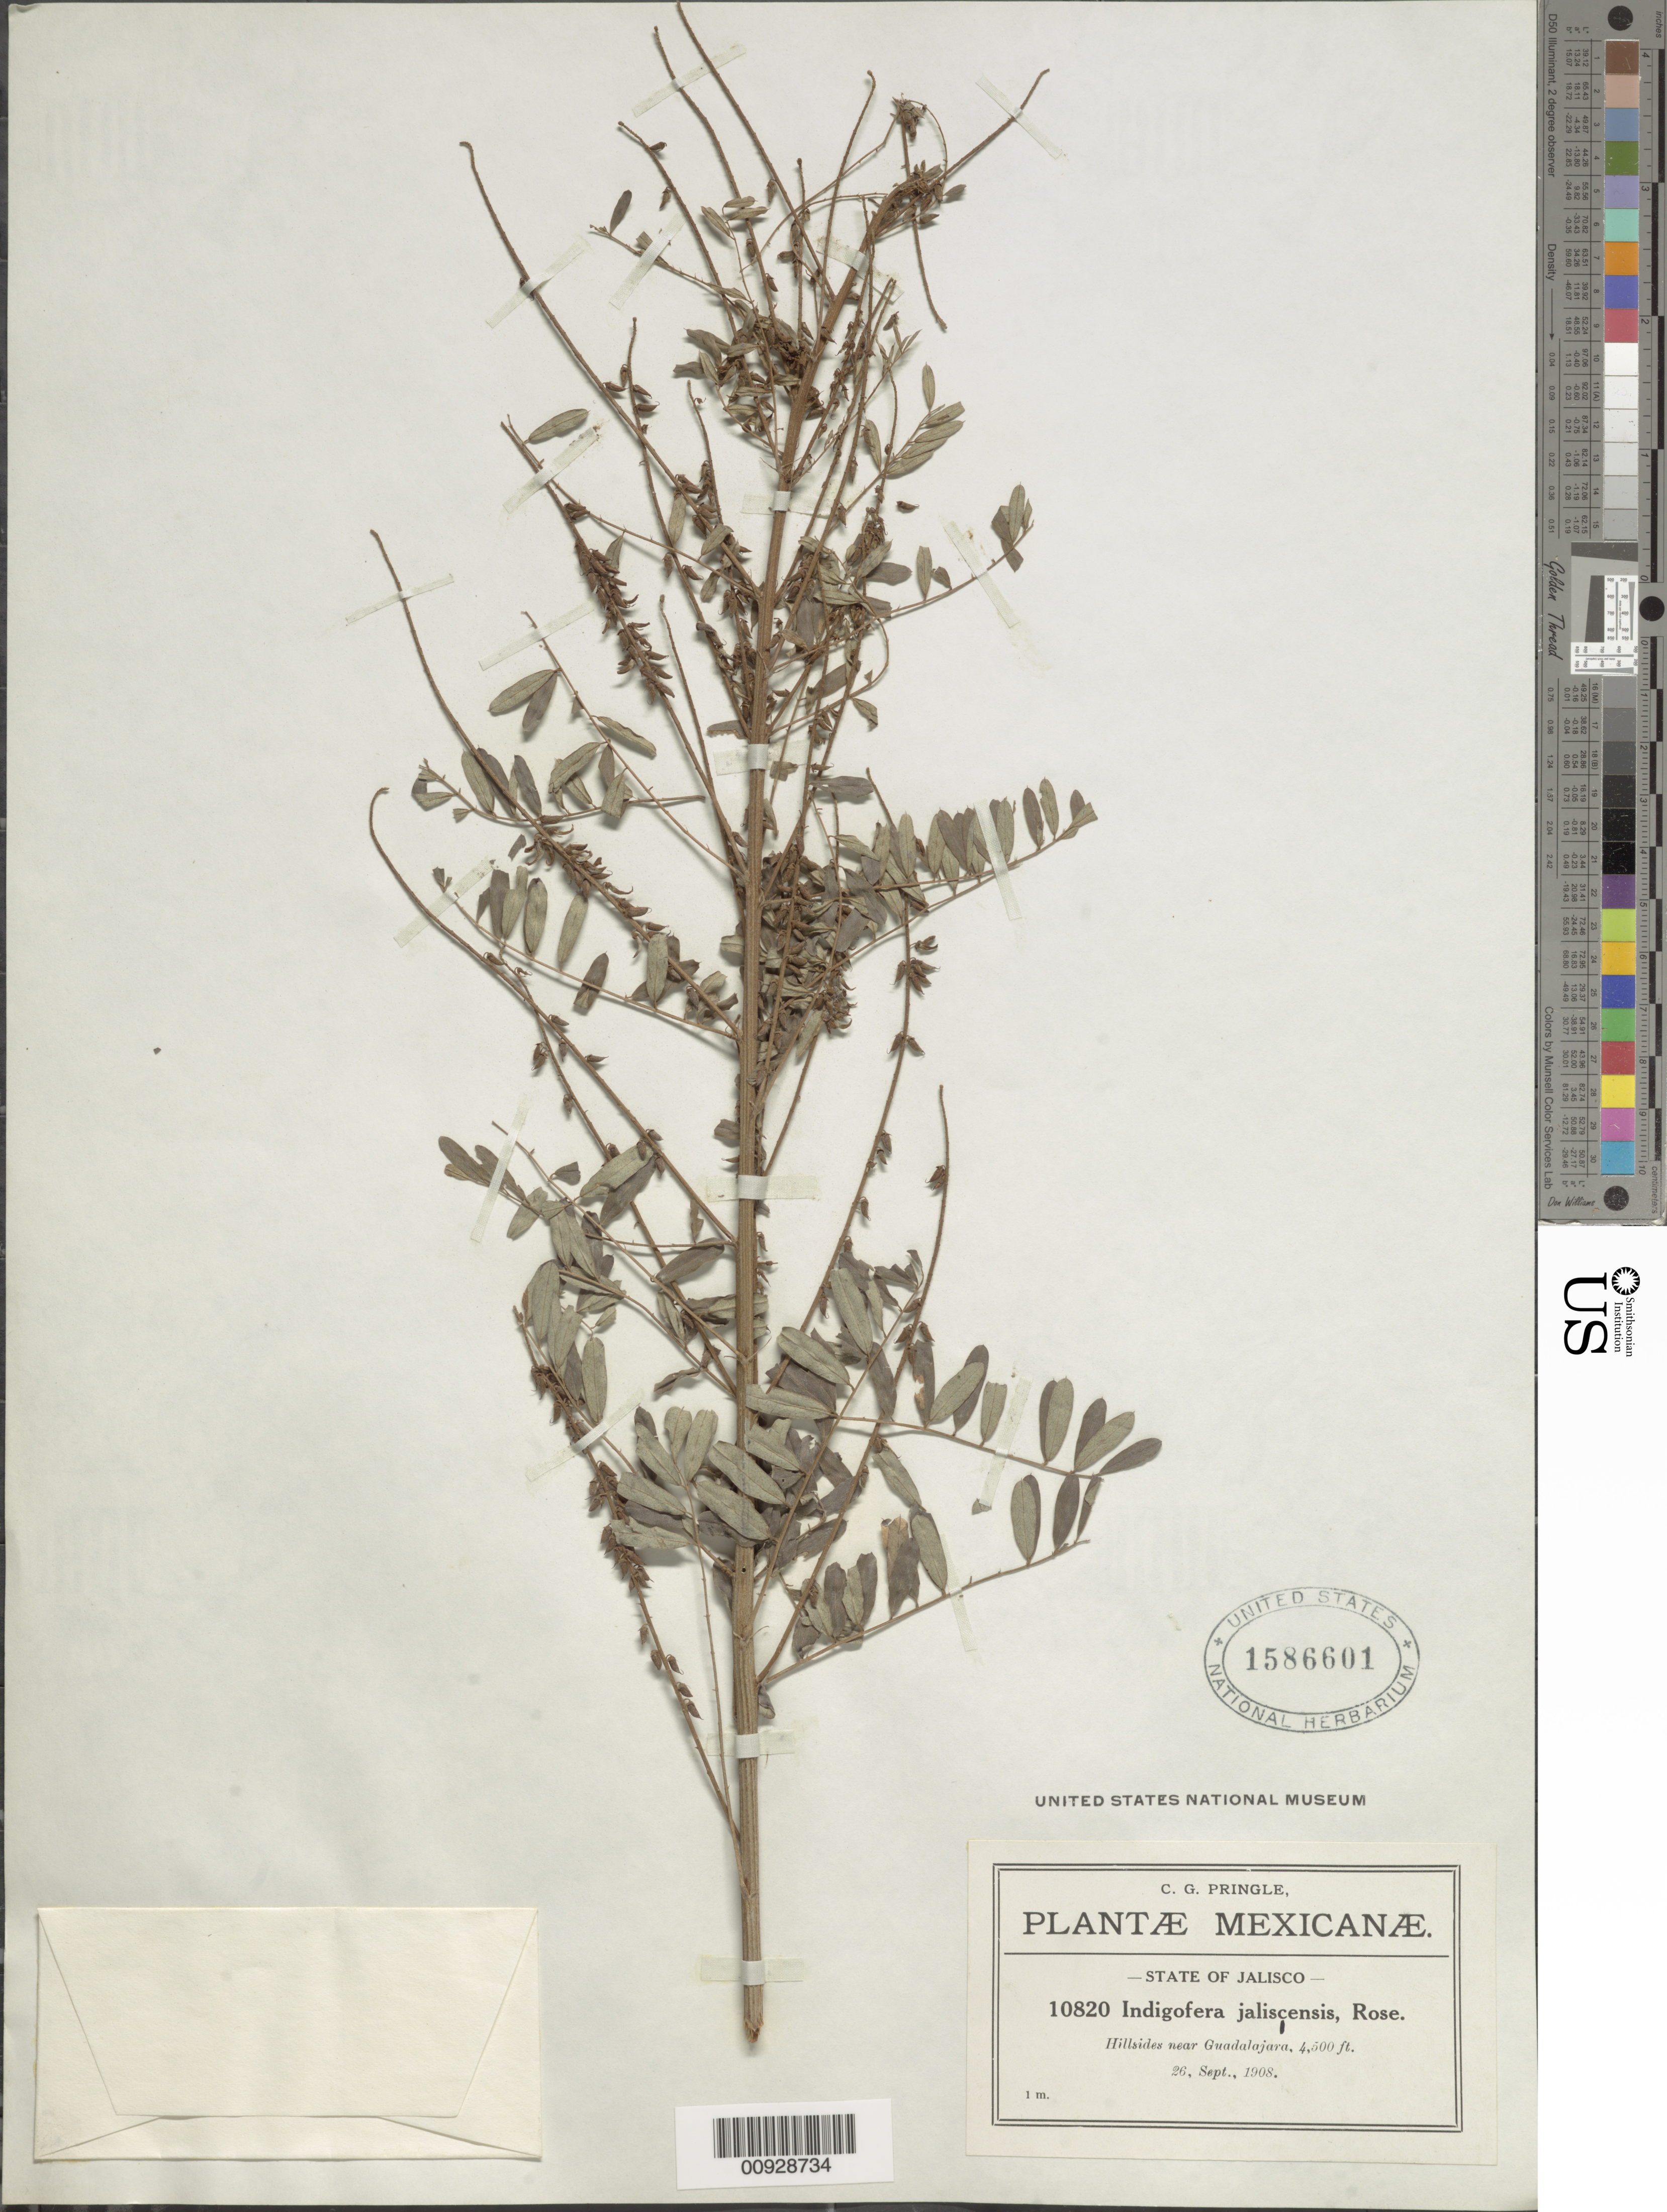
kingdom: Plantae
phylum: Tracheophyta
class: Magnoliopsida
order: Fabales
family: Fabaceae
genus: Indigofera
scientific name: Indigofera jaliscensis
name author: Rose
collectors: C. G. Pringle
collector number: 10820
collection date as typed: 26 Sep 1908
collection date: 1908-09-26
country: Mexico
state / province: Jalisco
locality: Near Guadalajara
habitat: Hillsides.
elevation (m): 1372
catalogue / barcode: US 1586601